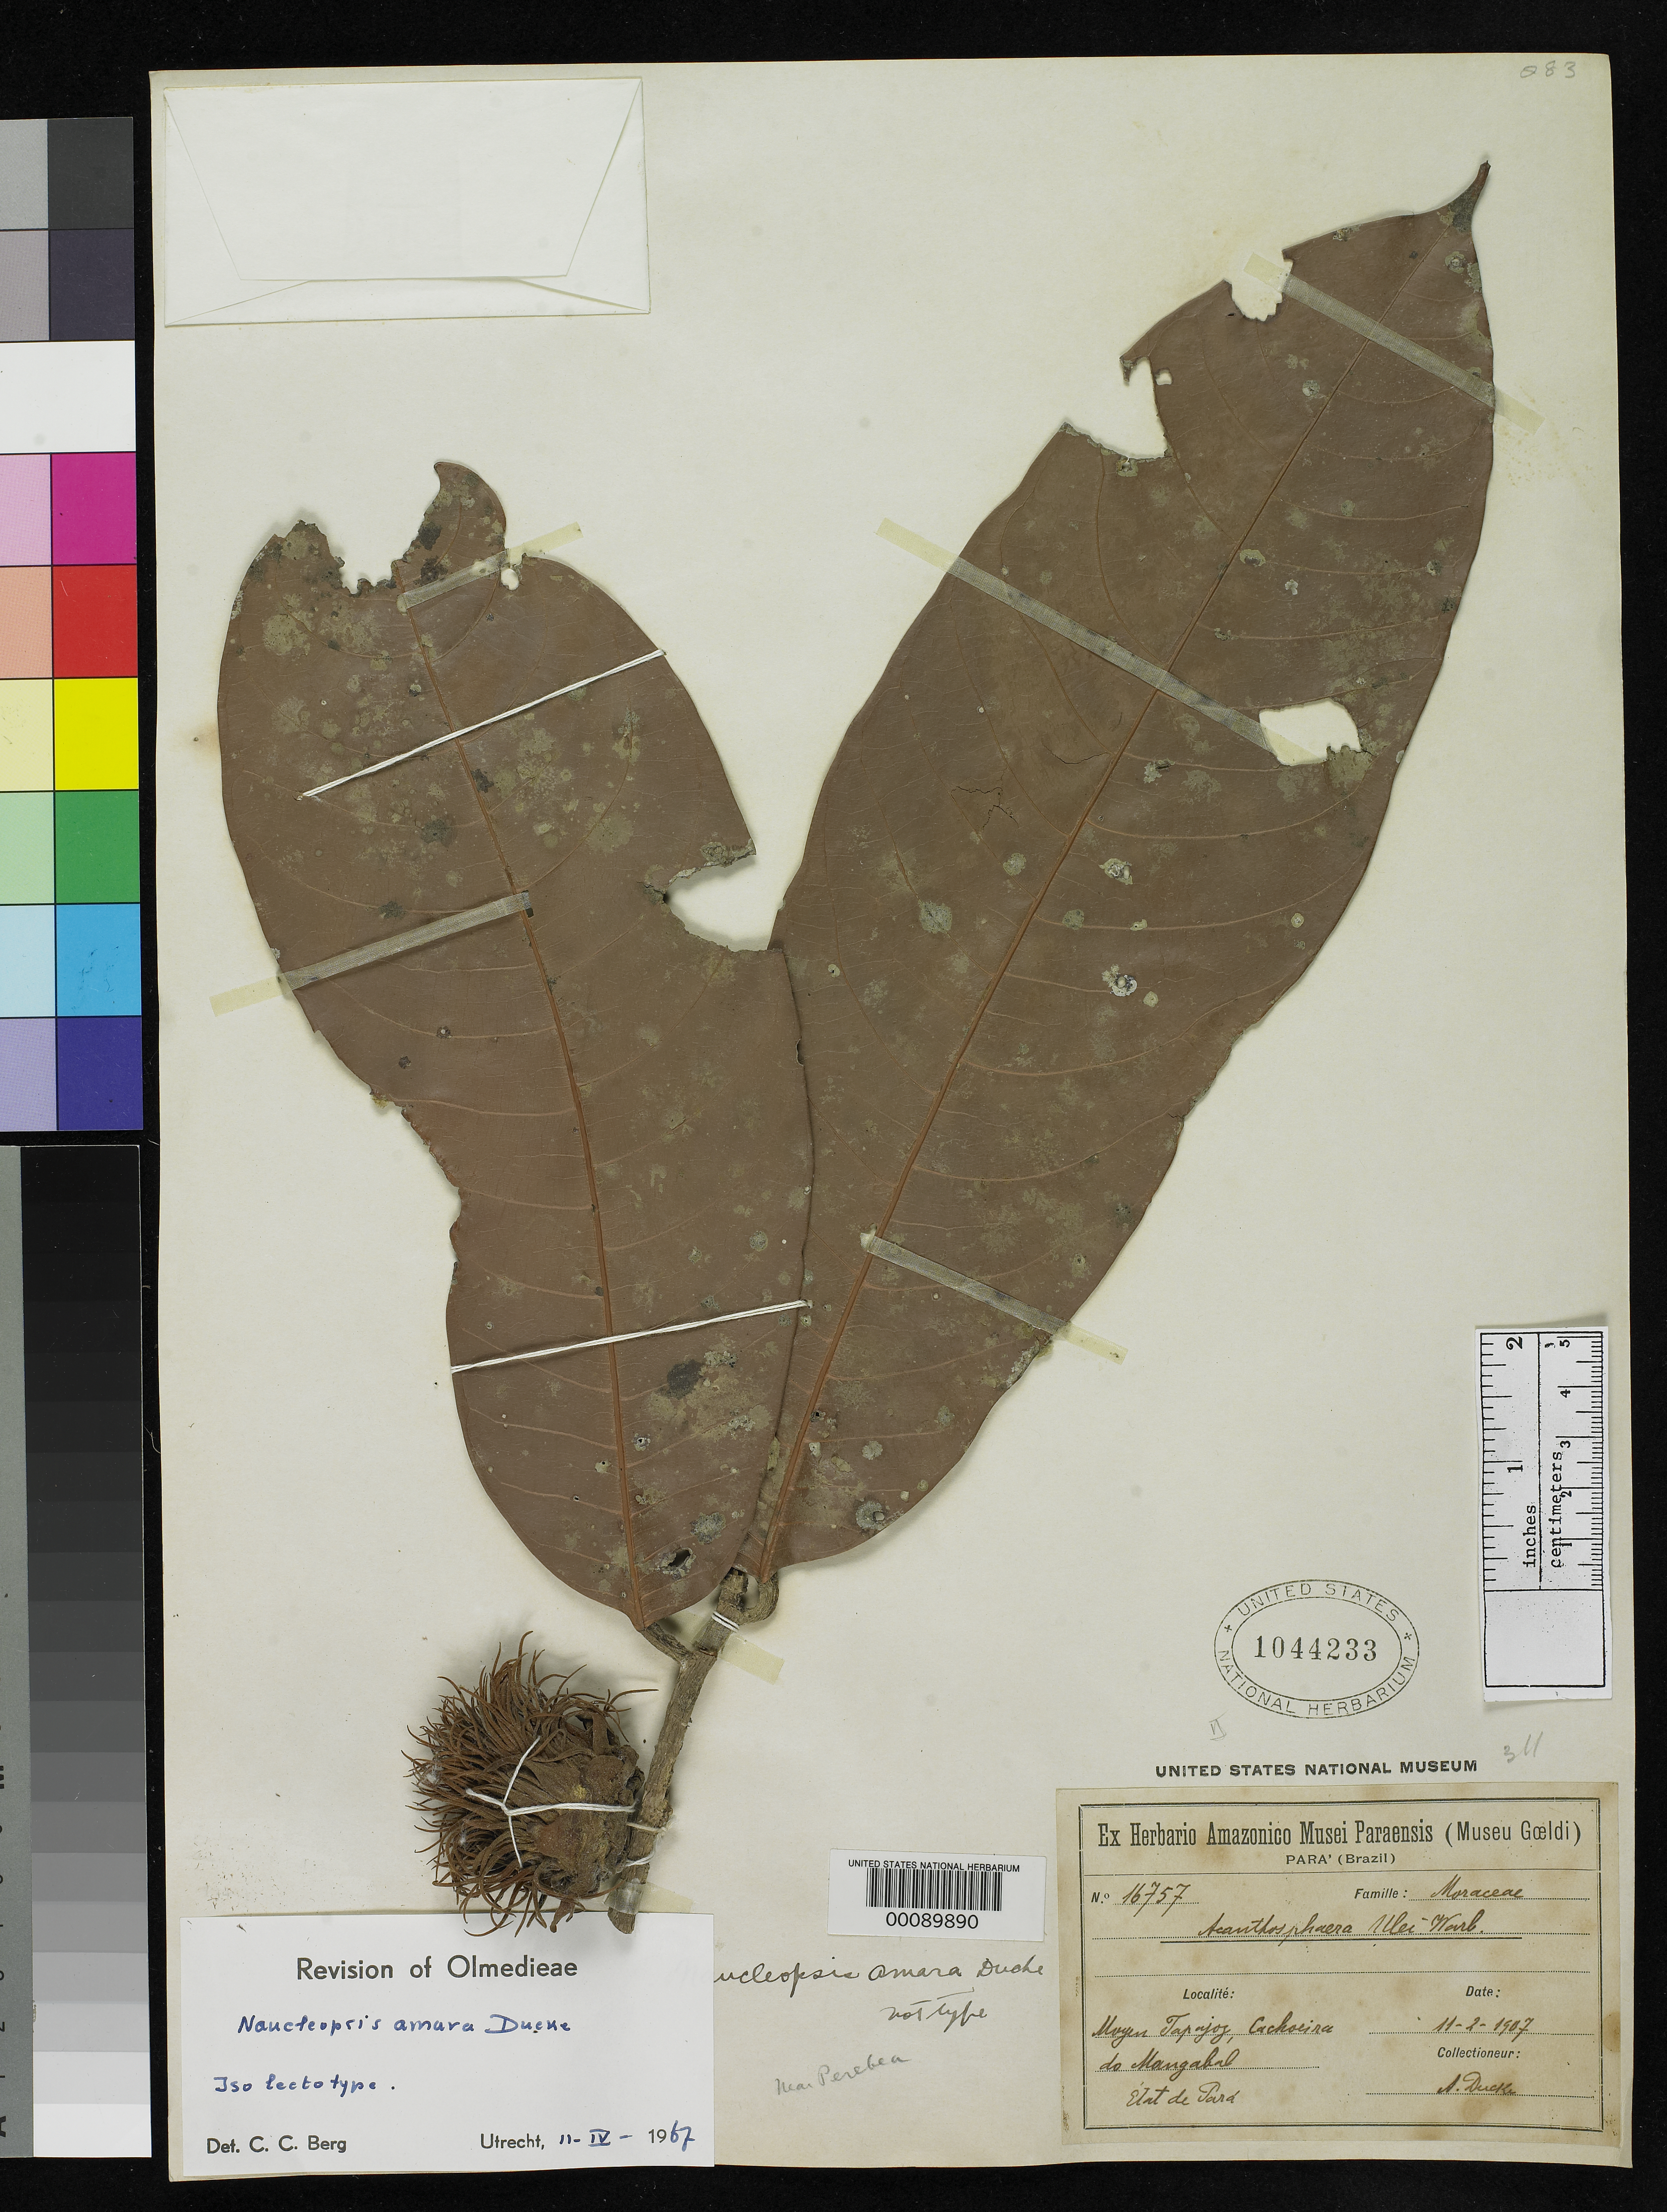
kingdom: Plantae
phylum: Tracheophyta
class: Magnoliopsida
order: Rosales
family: Moraceae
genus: Naucleopsis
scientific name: Naucleopsis amara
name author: Ducke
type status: Isosyntype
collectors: A. Ducke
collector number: Mus. Goeldi 16757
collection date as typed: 1907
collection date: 1907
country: Brazil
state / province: Pará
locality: Cachoeira de Mangabel, Rio Tapojoz.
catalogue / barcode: US 1044233